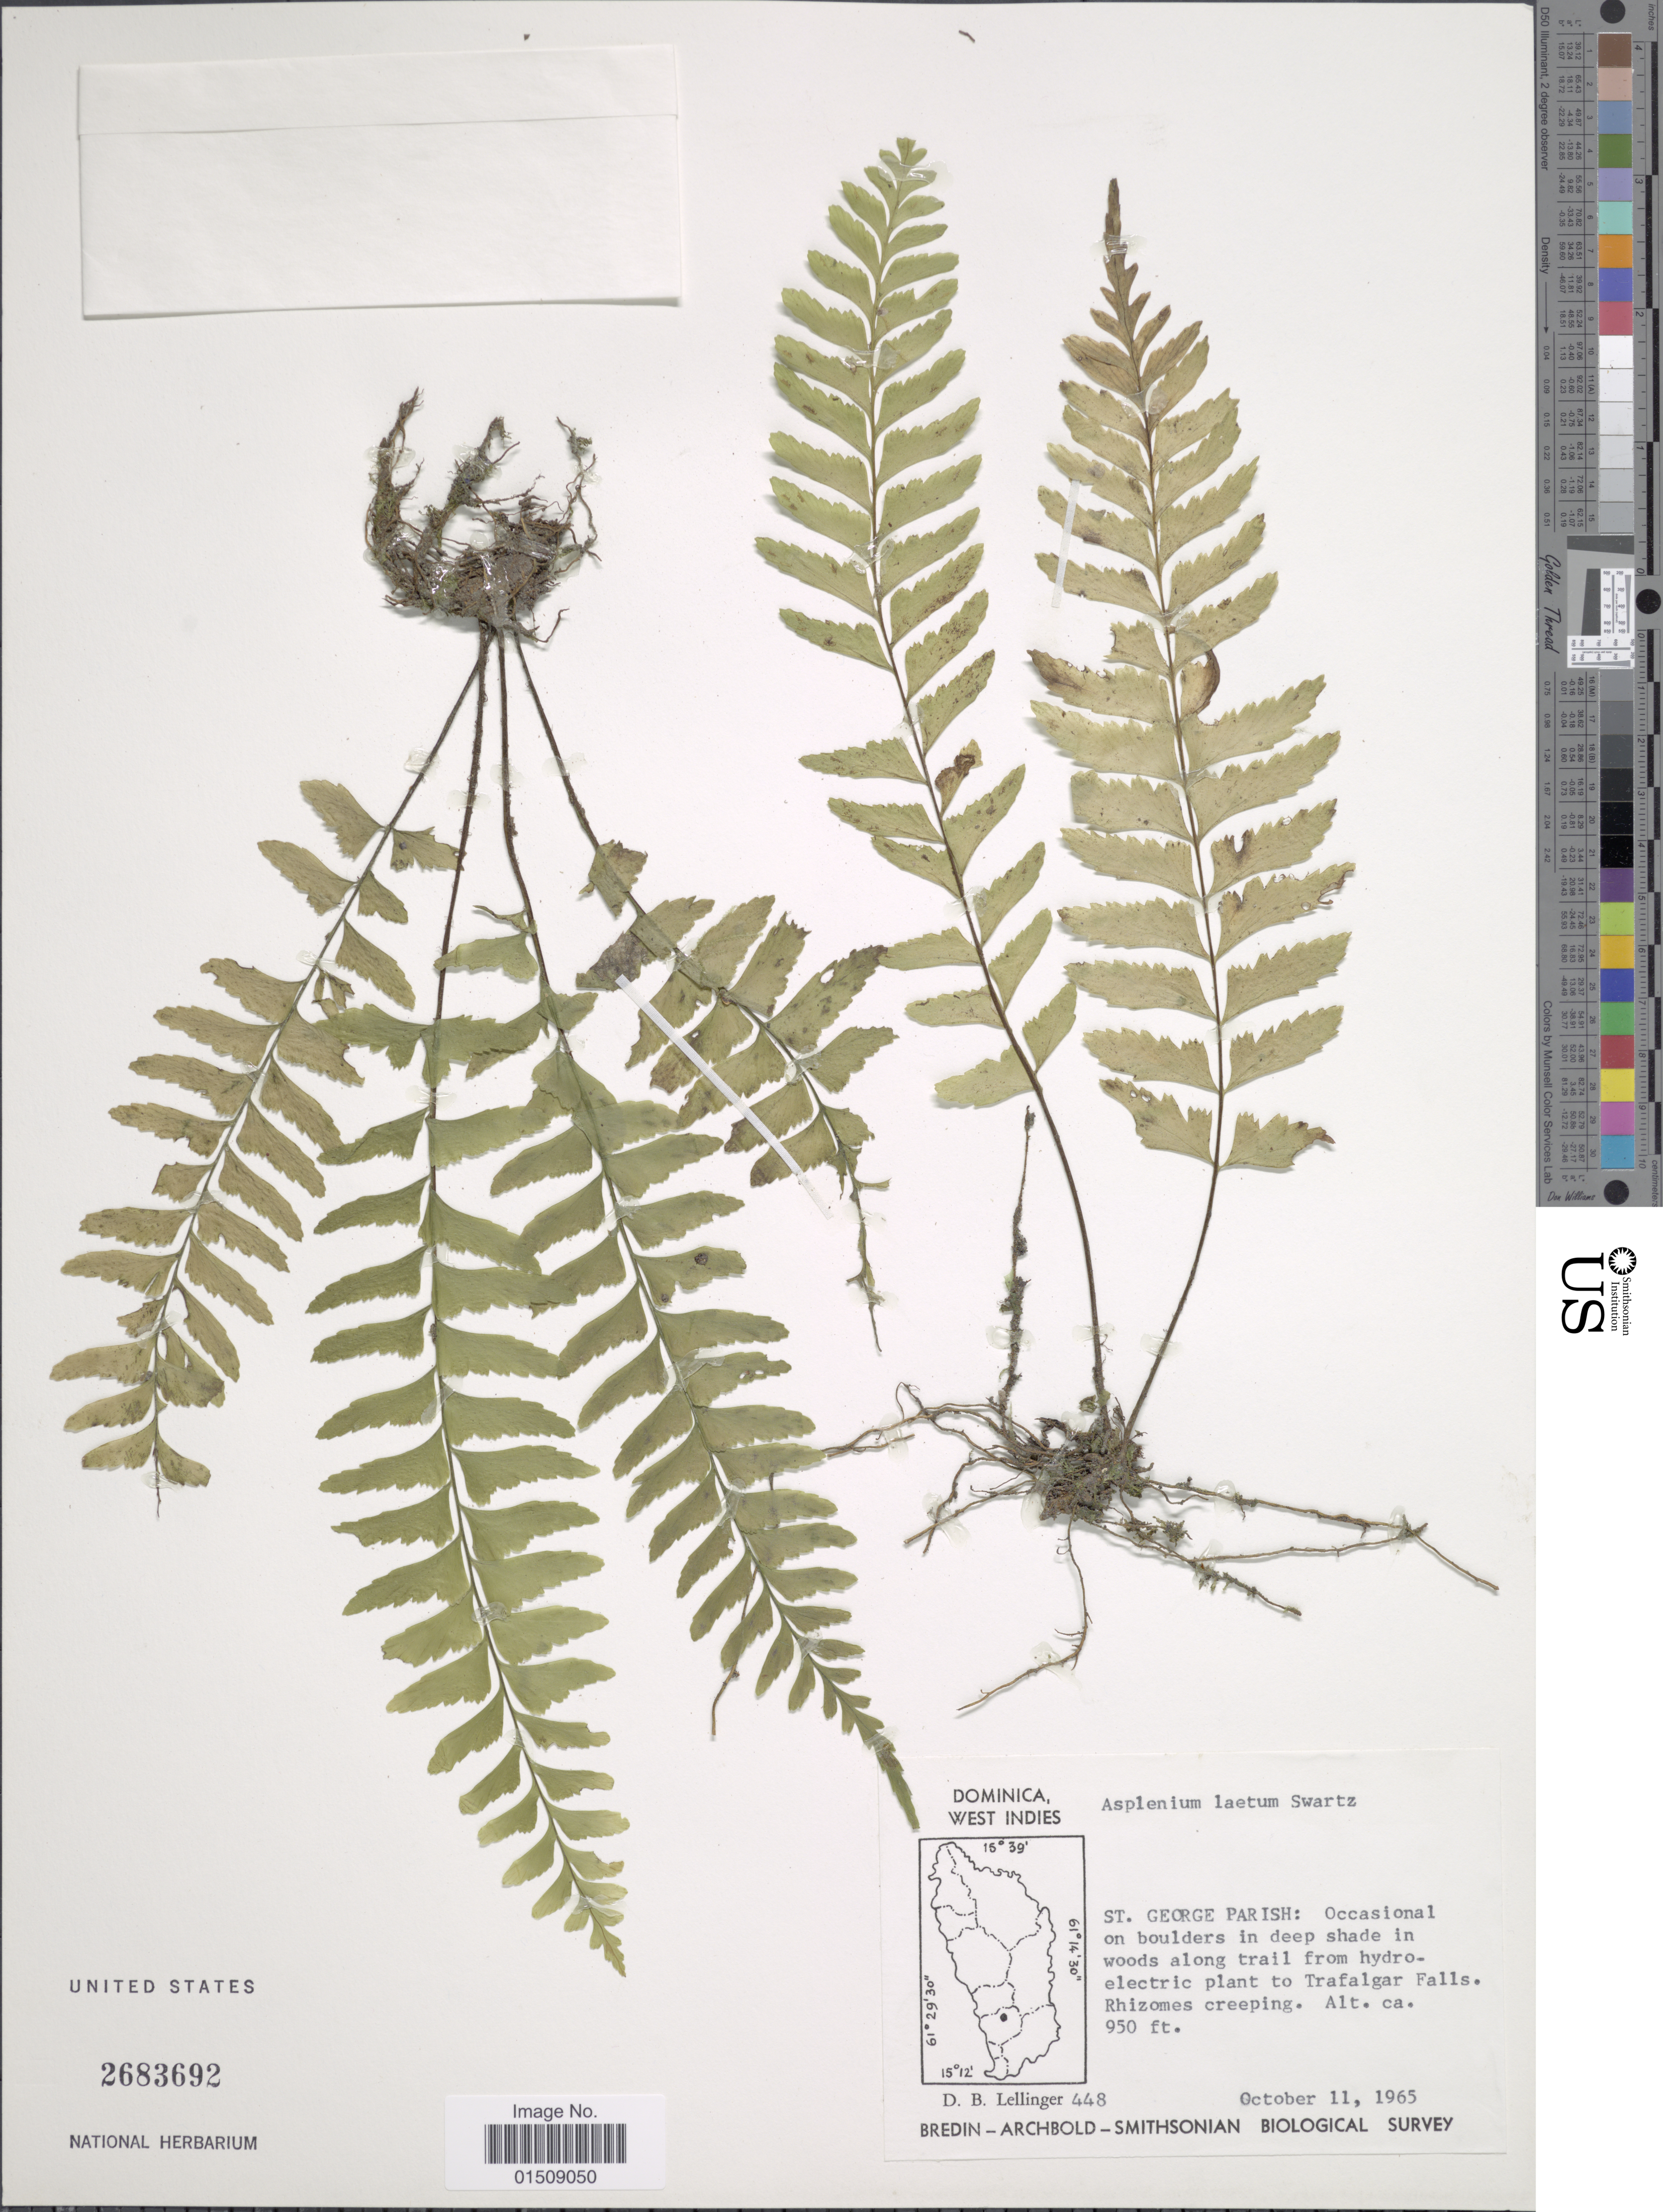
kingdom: Plantae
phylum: Tracheophyta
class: Polypodiopsida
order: Polypodiales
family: Aspleniaceae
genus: Asplenium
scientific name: Asplenium laetum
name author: Sw.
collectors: D. B. Lellinger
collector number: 448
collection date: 1965-10-11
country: Dominica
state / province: St. George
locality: Dominica, West Indies. St. George Parish: Occasional in boulders in deep shade in woods along trail from Hydro-electric plant to Trafalgar Falls.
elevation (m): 290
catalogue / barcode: US 2683692